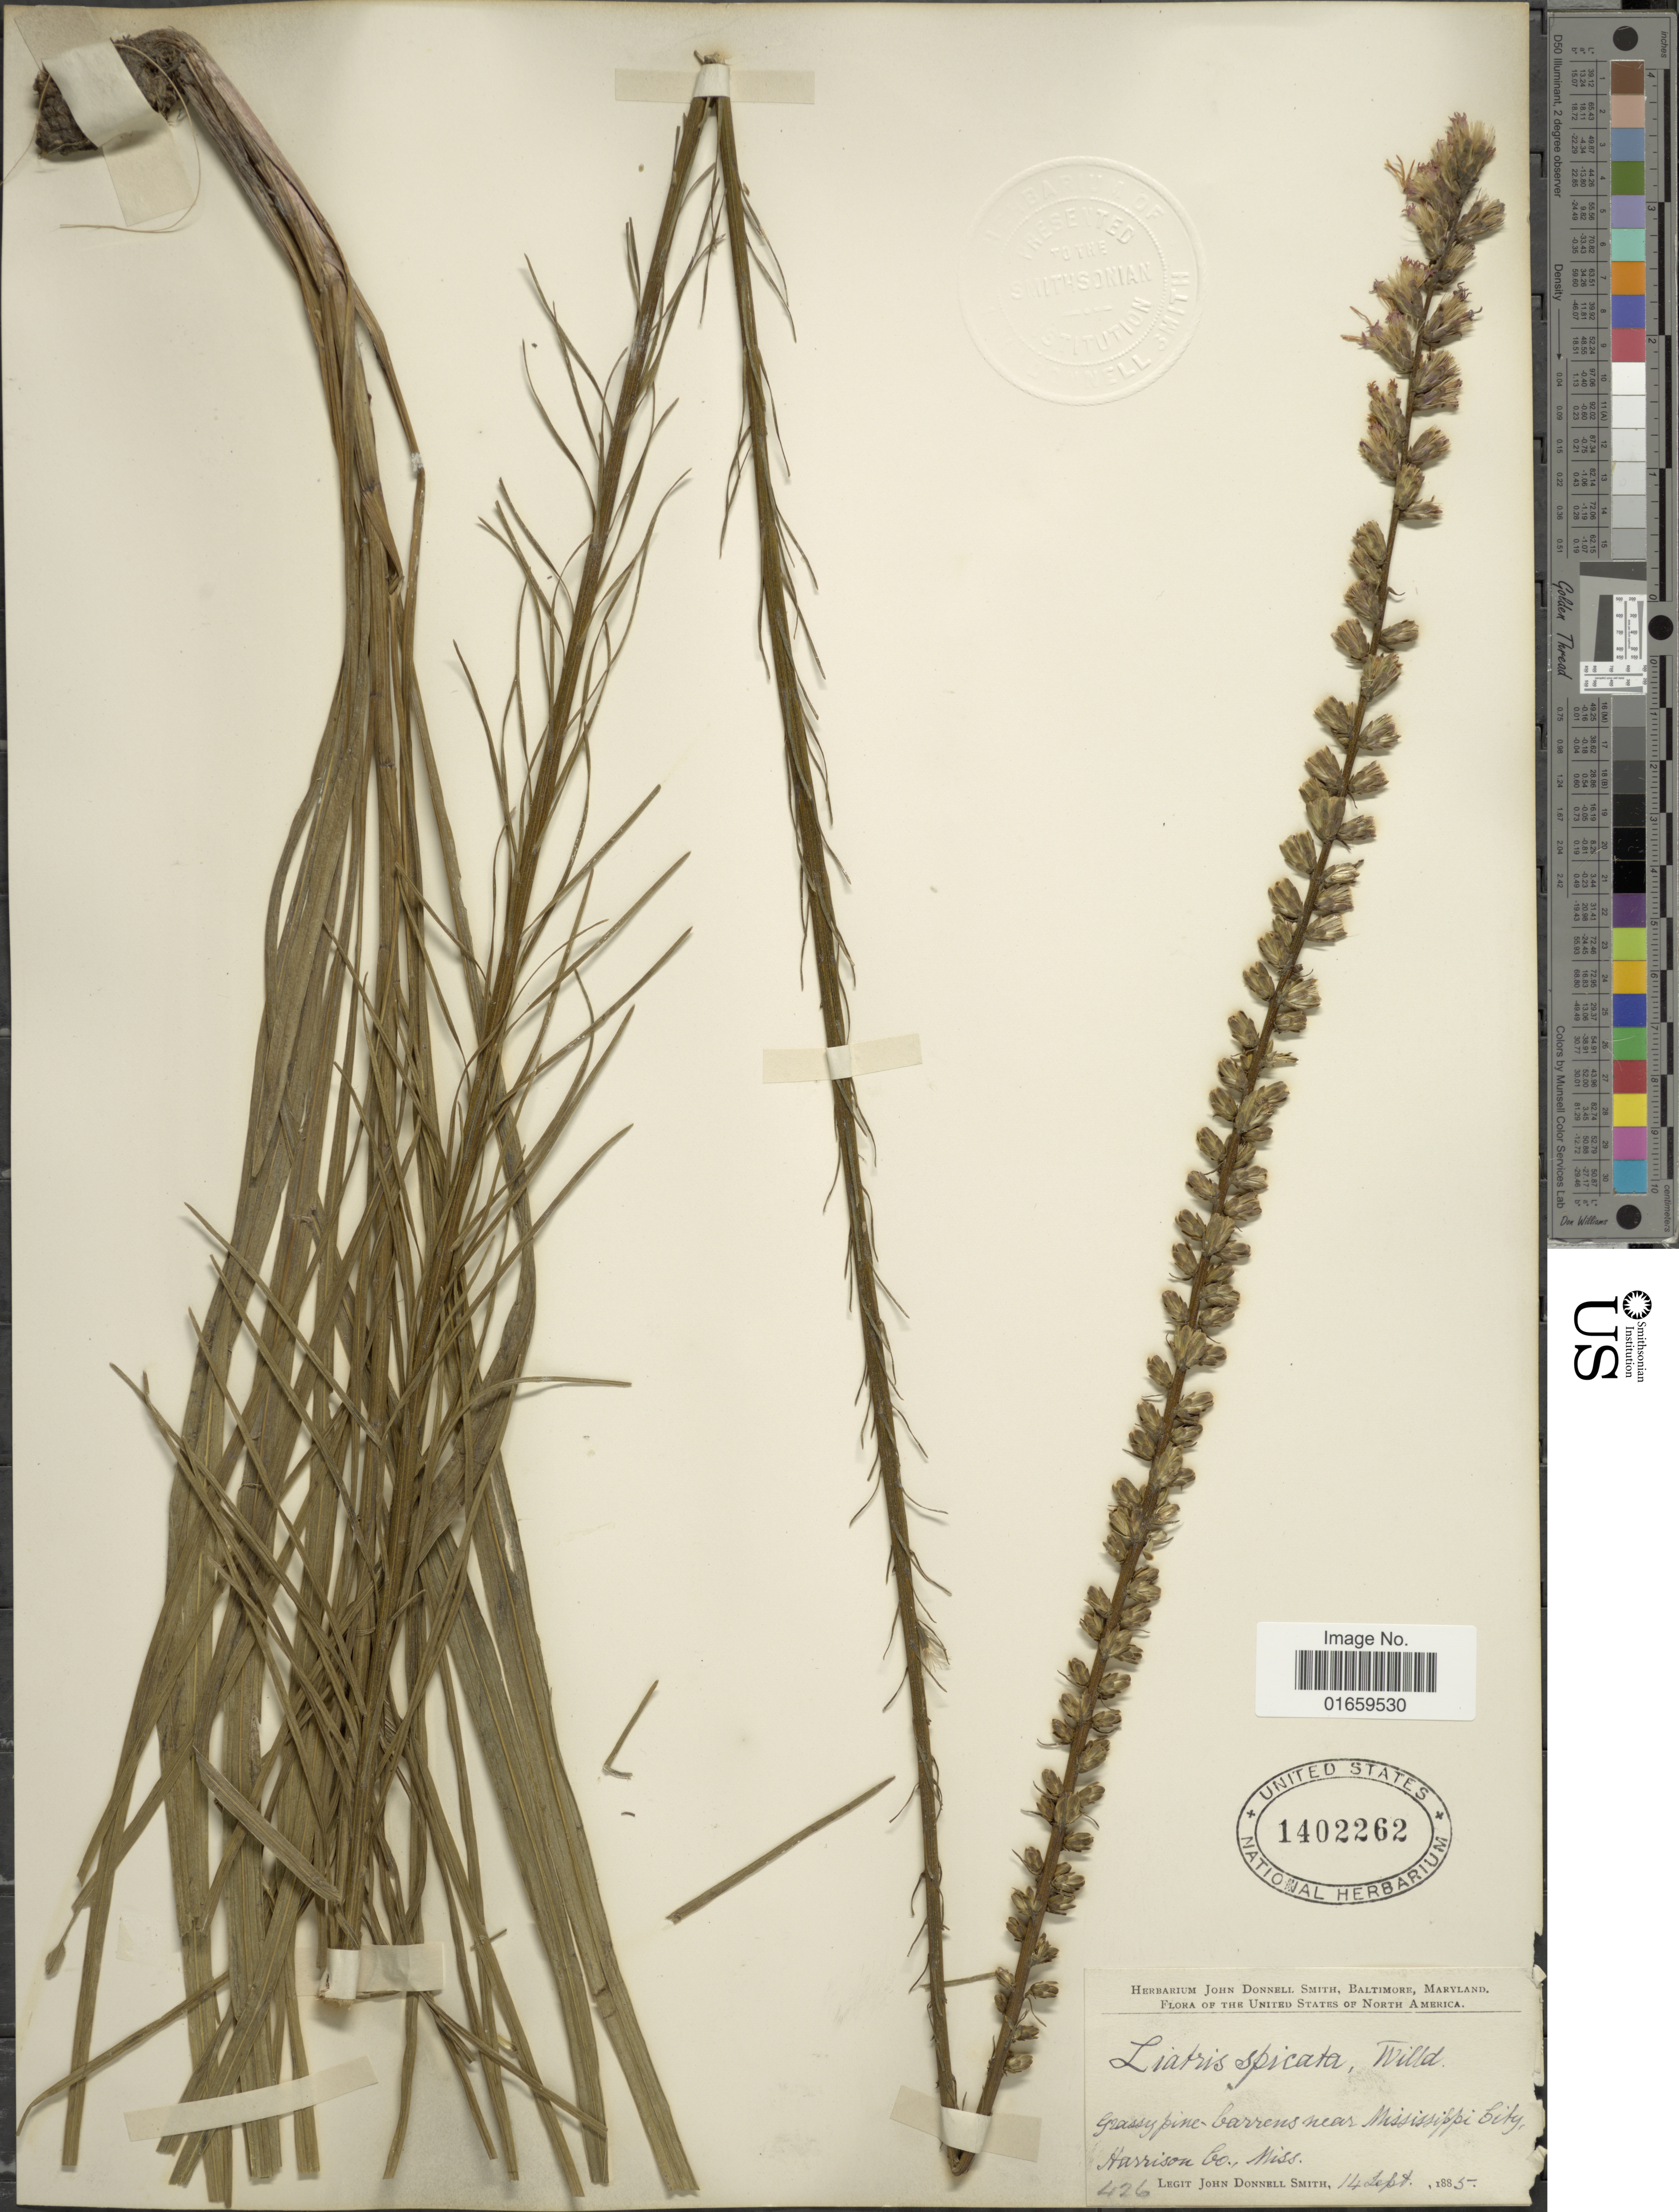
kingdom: Plantae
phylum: Tracheophyta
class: Magnoliopsida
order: Asterales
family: Asteraceae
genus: Liatris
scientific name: Liatris spicata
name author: (L.) Willd.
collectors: J. Donnell Smith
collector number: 426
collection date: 1885-09-14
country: United States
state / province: Mississippi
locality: Near Mississippi City, Harrison Co.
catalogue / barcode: US 1402262